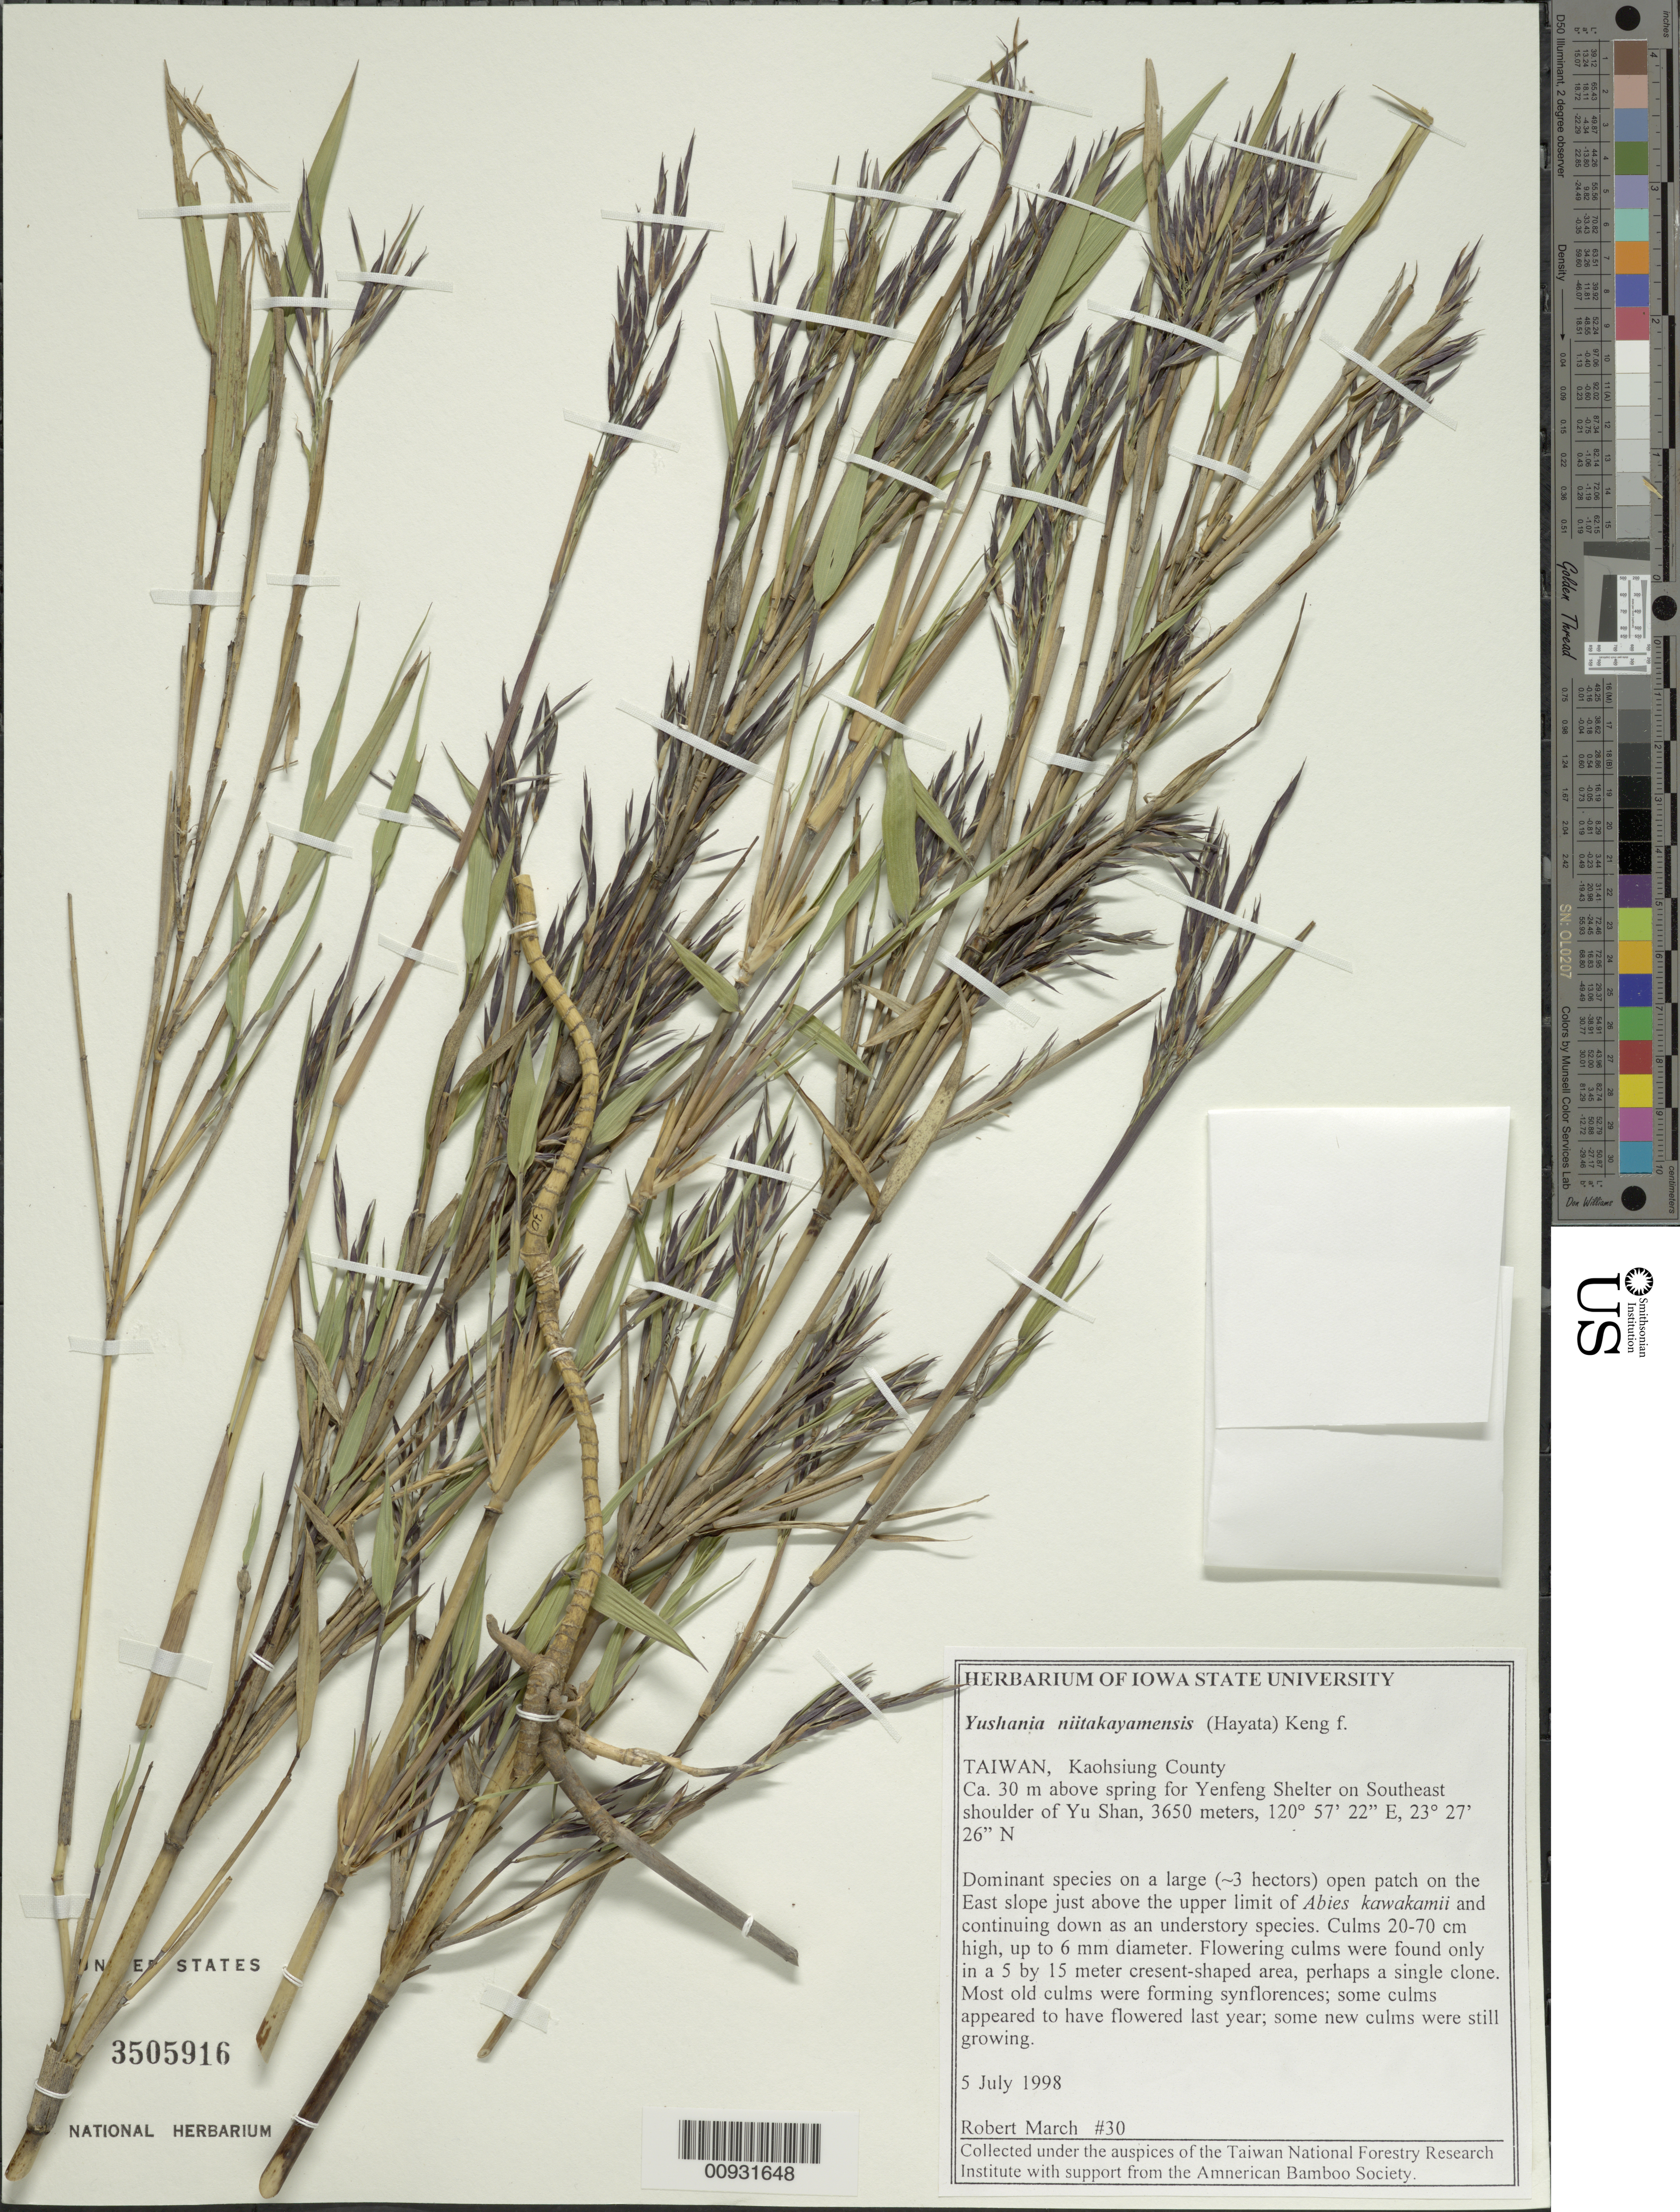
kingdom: Plantae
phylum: Tracheophyta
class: Liliopsida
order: Poales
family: Poaceae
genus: Yushania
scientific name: Yushania niitakayamensis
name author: (Hayata) Keng f.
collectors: R. March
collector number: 30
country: Taiwan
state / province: Kaohsiung City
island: Taiwan [Formosa]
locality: Above spring for Yenfeng Shelter on SE shoulder of Yu Shan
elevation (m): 3650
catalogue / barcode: US 3505916